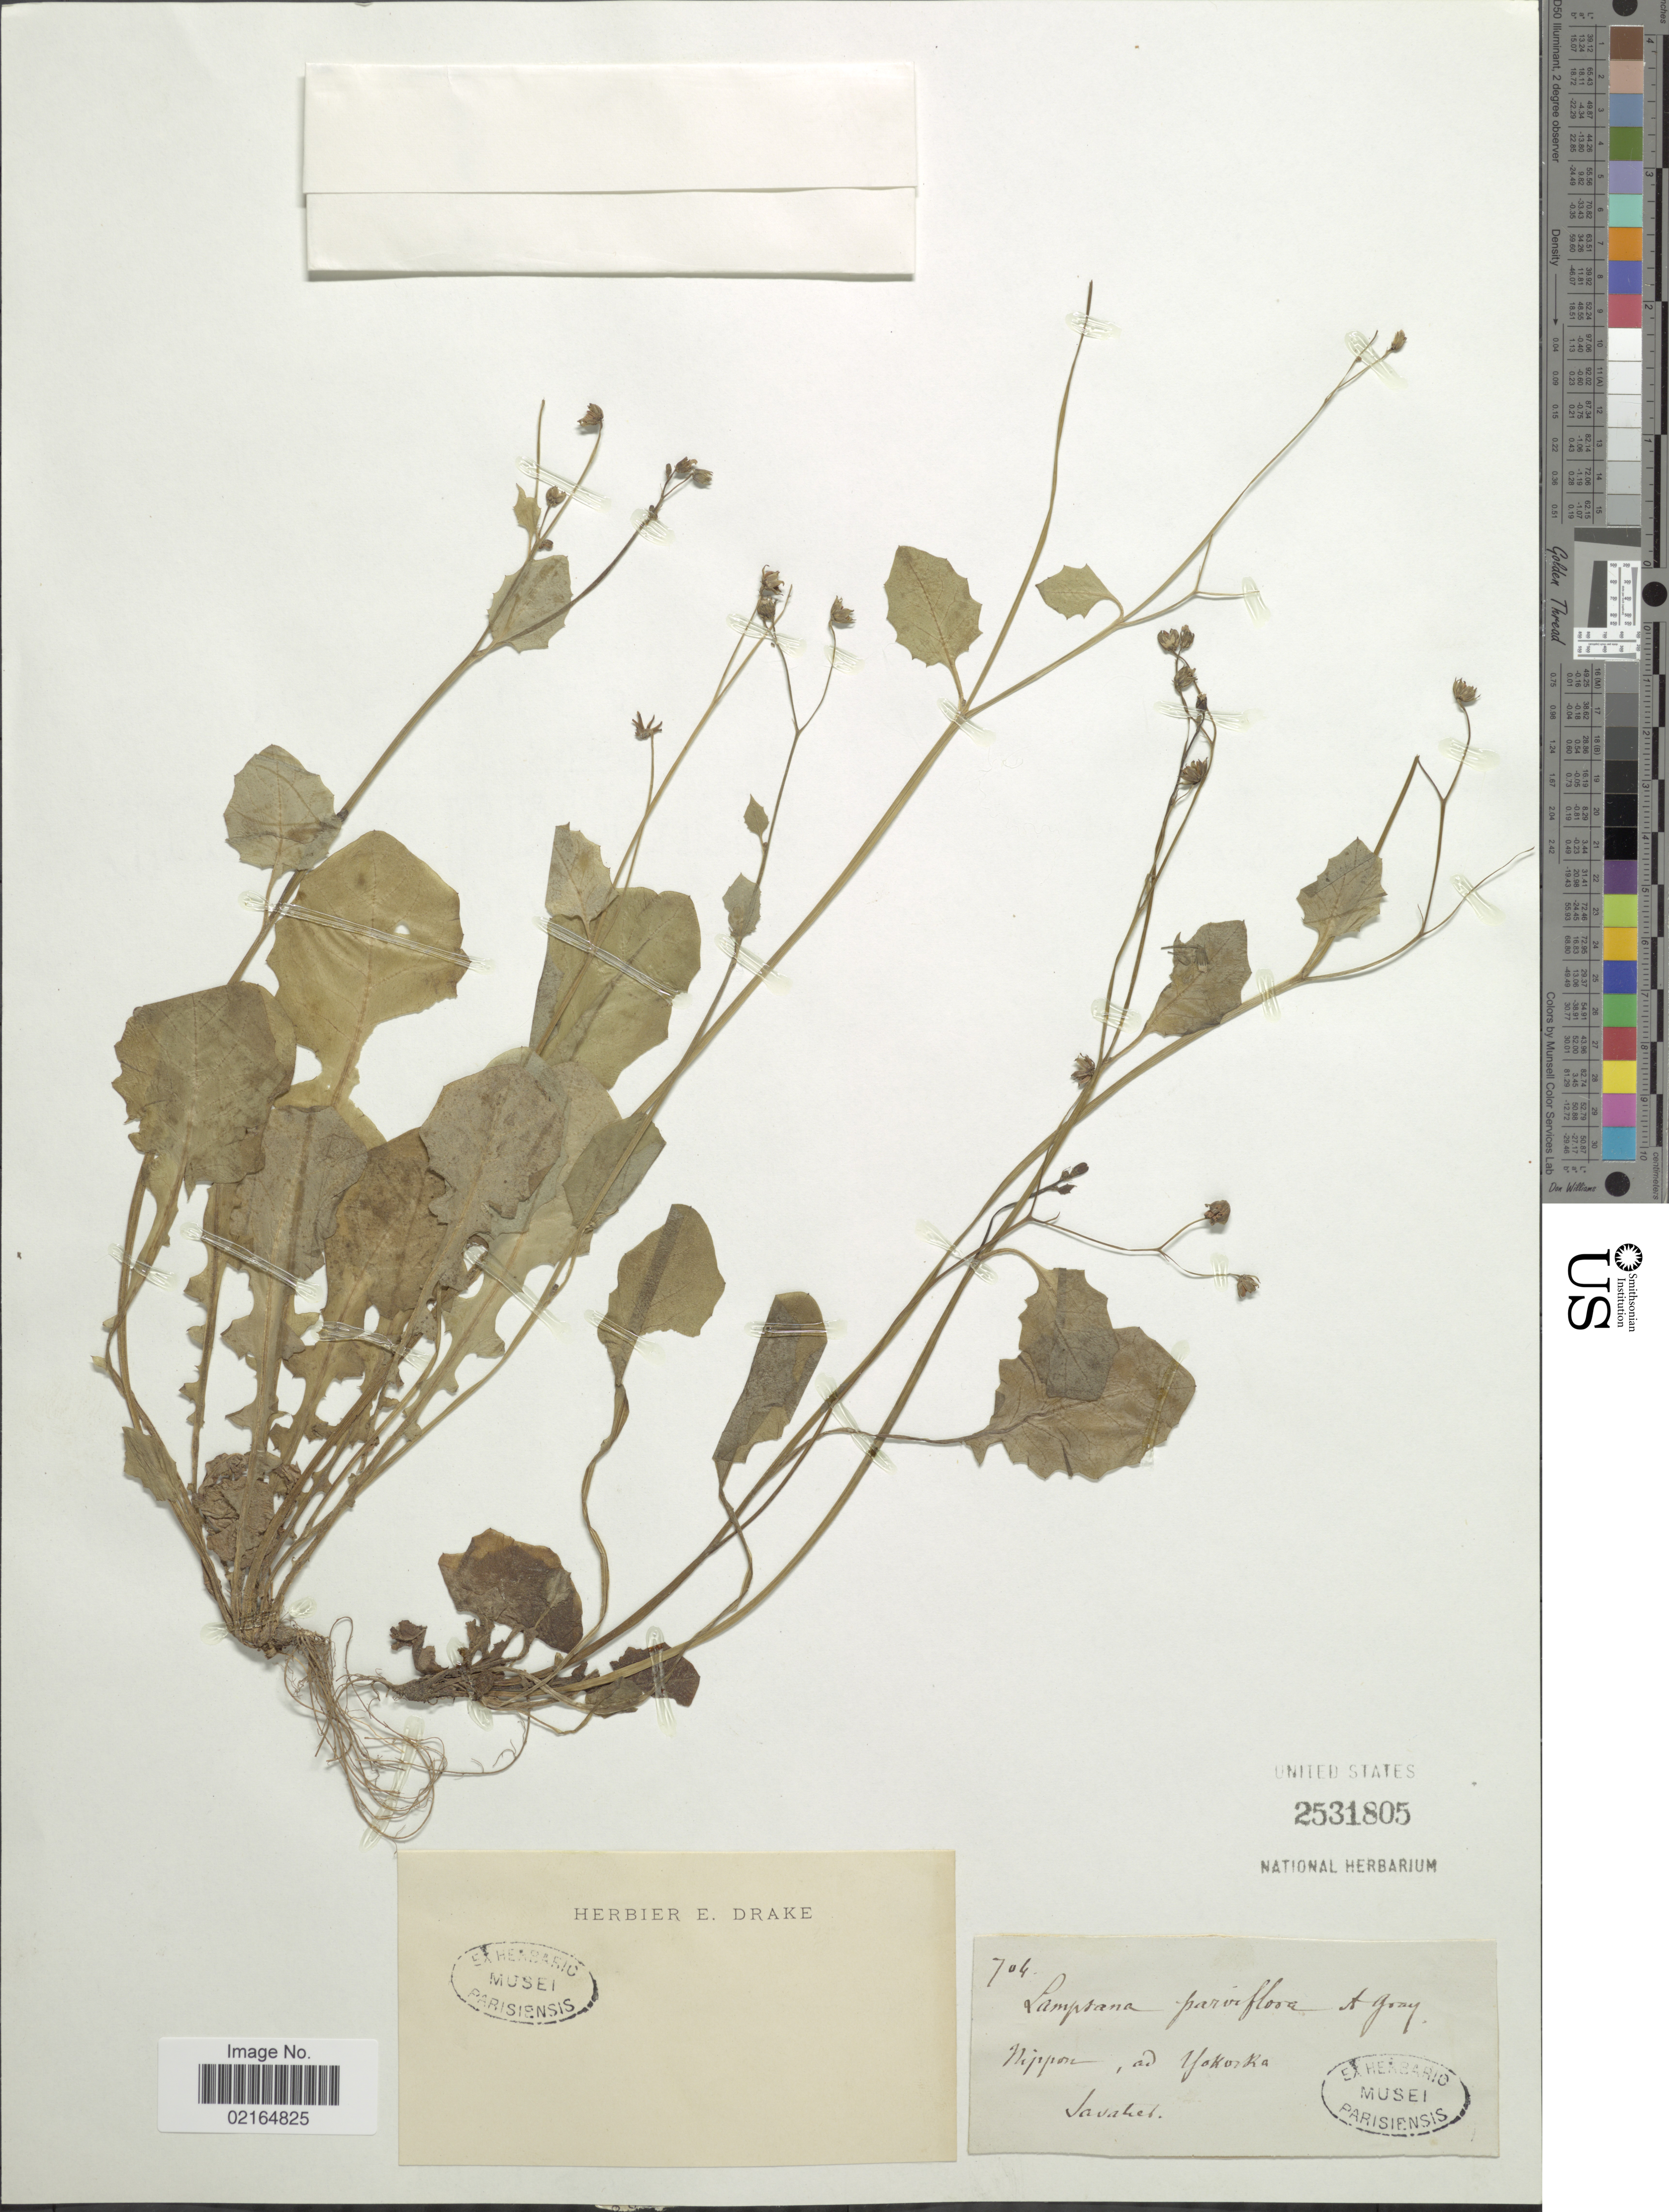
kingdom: Plantae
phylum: Tracheophyta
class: Magnoliopsida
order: Asterales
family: Asteraceae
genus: Lapsanastrum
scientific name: Lapsanastrum humile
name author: (Thunb.) Pak & K. Bremer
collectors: Savatier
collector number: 704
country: Japan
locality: Nippon-, ad Yokosuka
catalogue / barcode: US 2531805